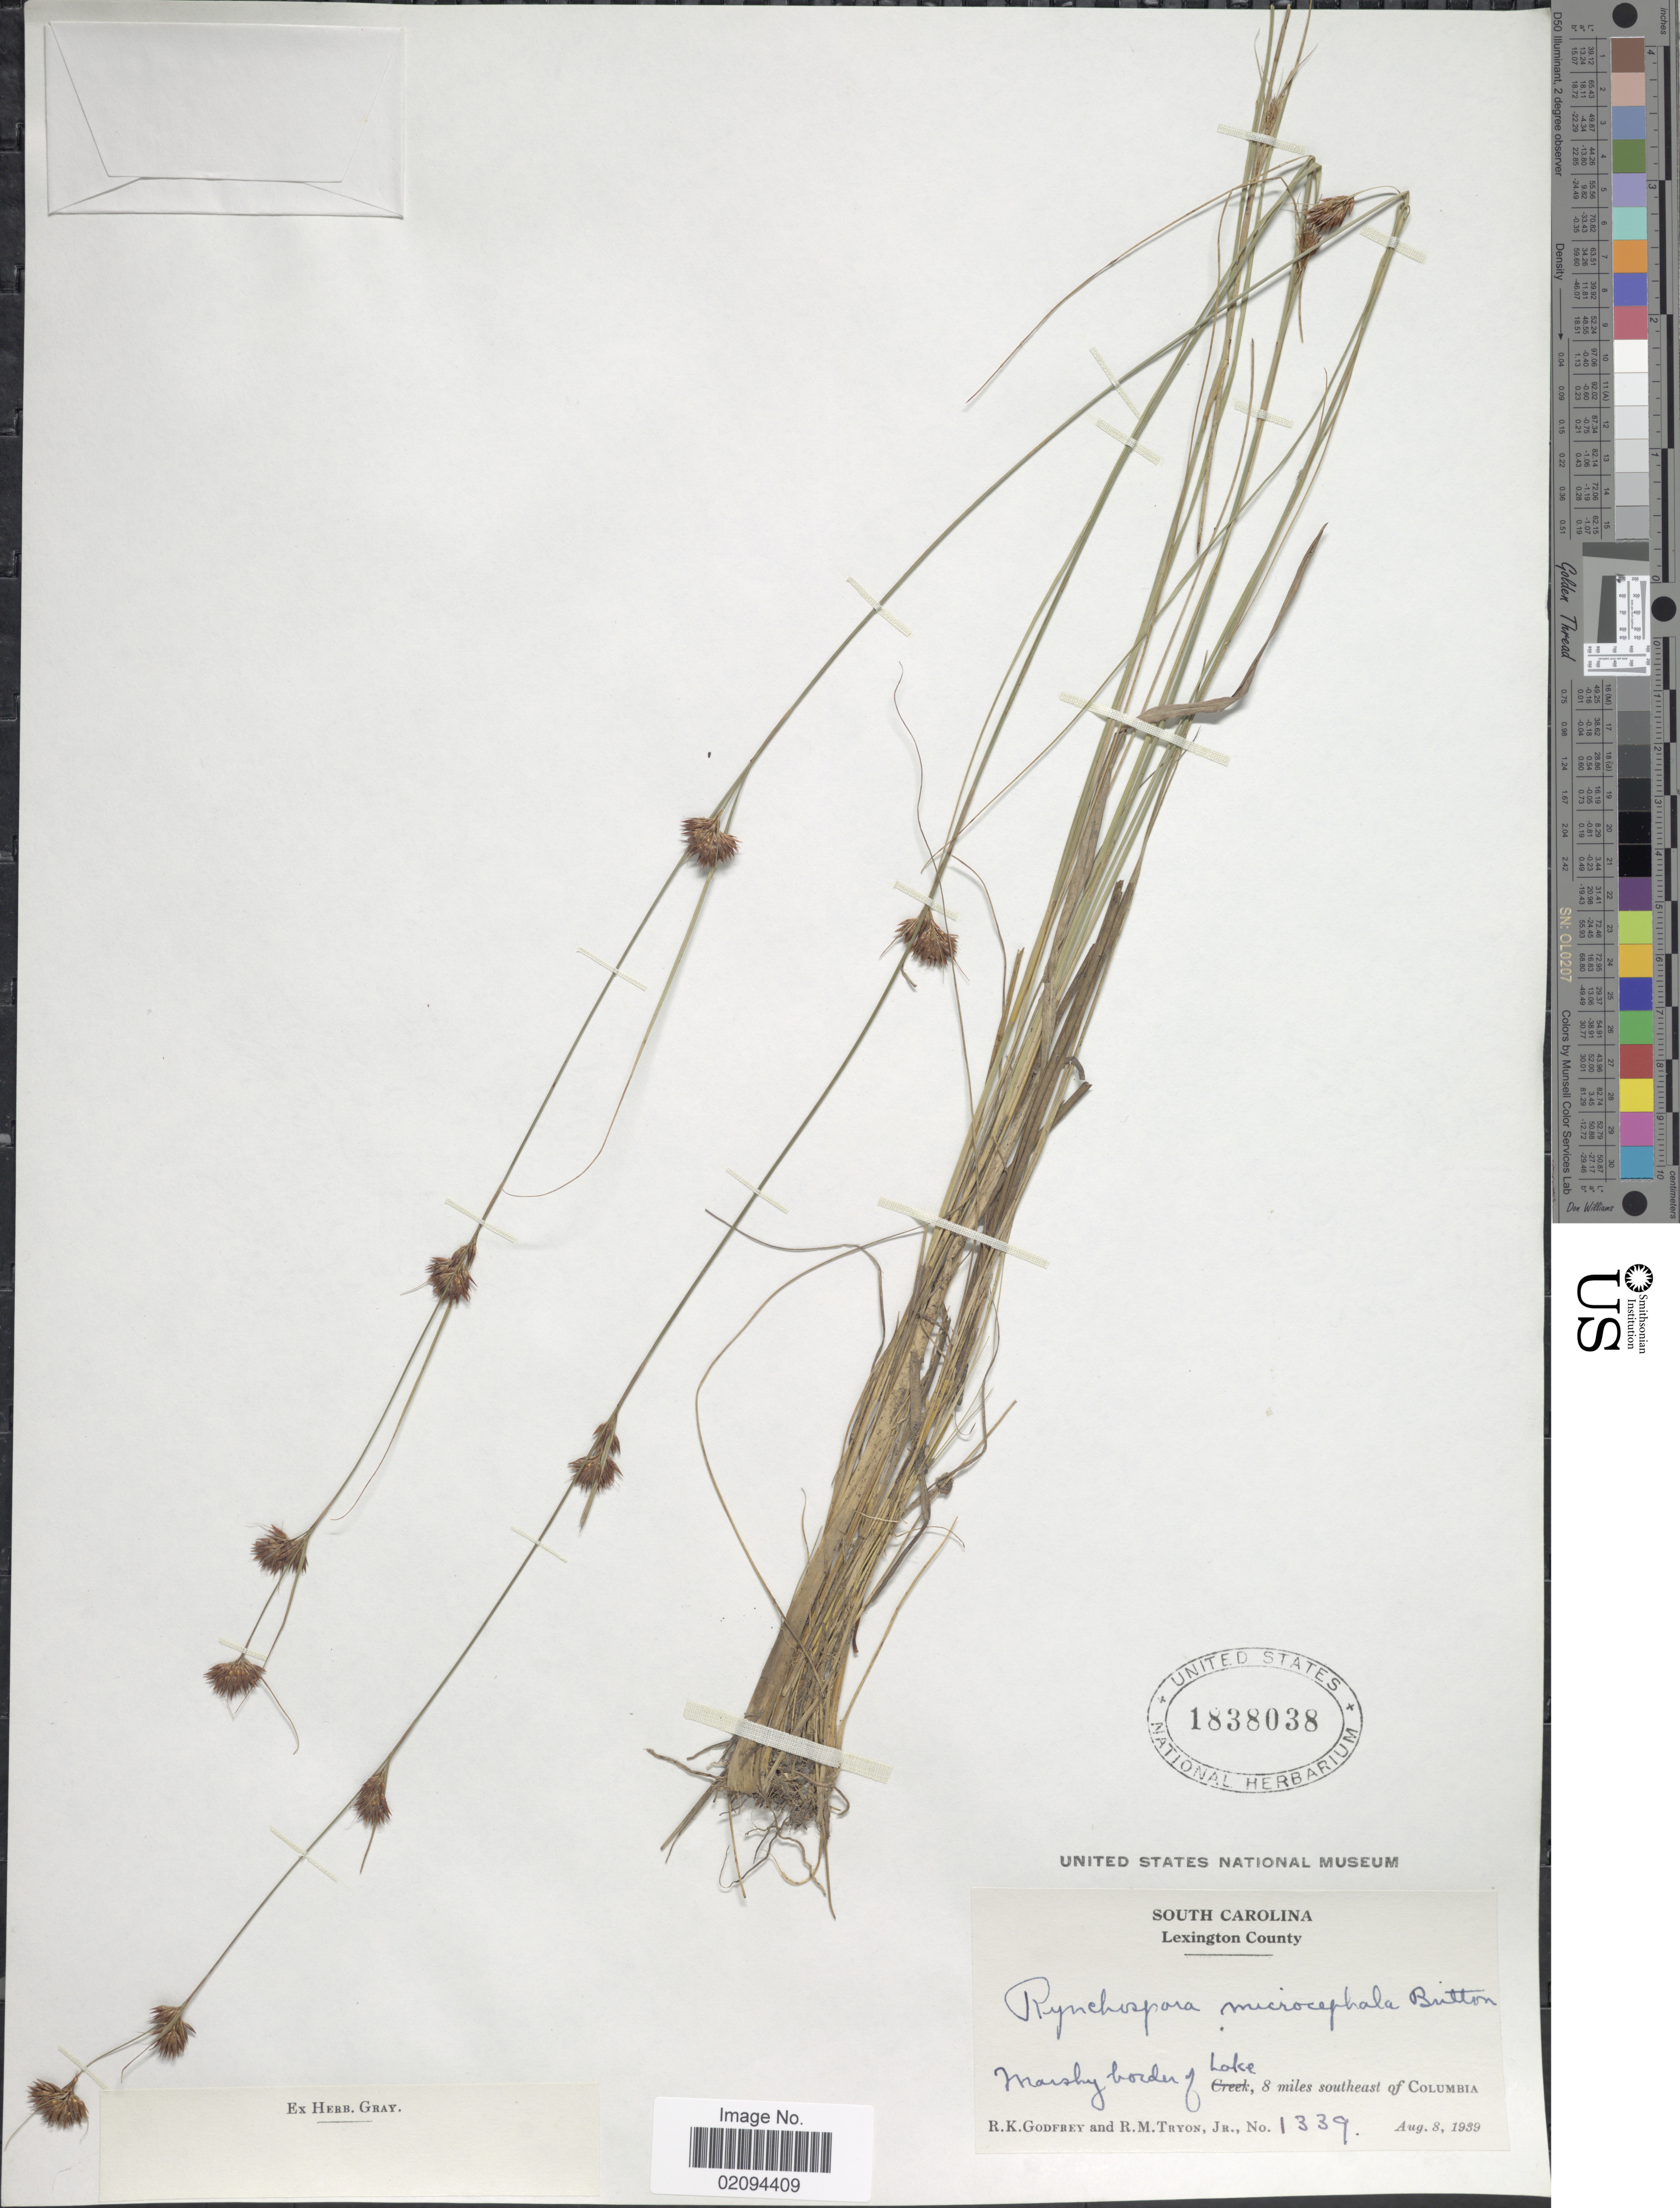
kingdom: Plantae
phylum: Tracheophyta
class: Liliopsida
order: Poales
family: Cyperaceae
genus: Rhynchospora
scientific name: Rhynchospora chalarocephala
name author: Fernald & Gale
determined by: Naczi, R. F. C.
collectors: R. K. Godfrey & R. M. Tryon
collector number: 1339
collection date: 1939-08-08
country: United States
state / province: South Carolina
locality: Lexington County. Marshy border of Lake, 8 miles southeast of Columbia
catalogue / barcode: US 1838038